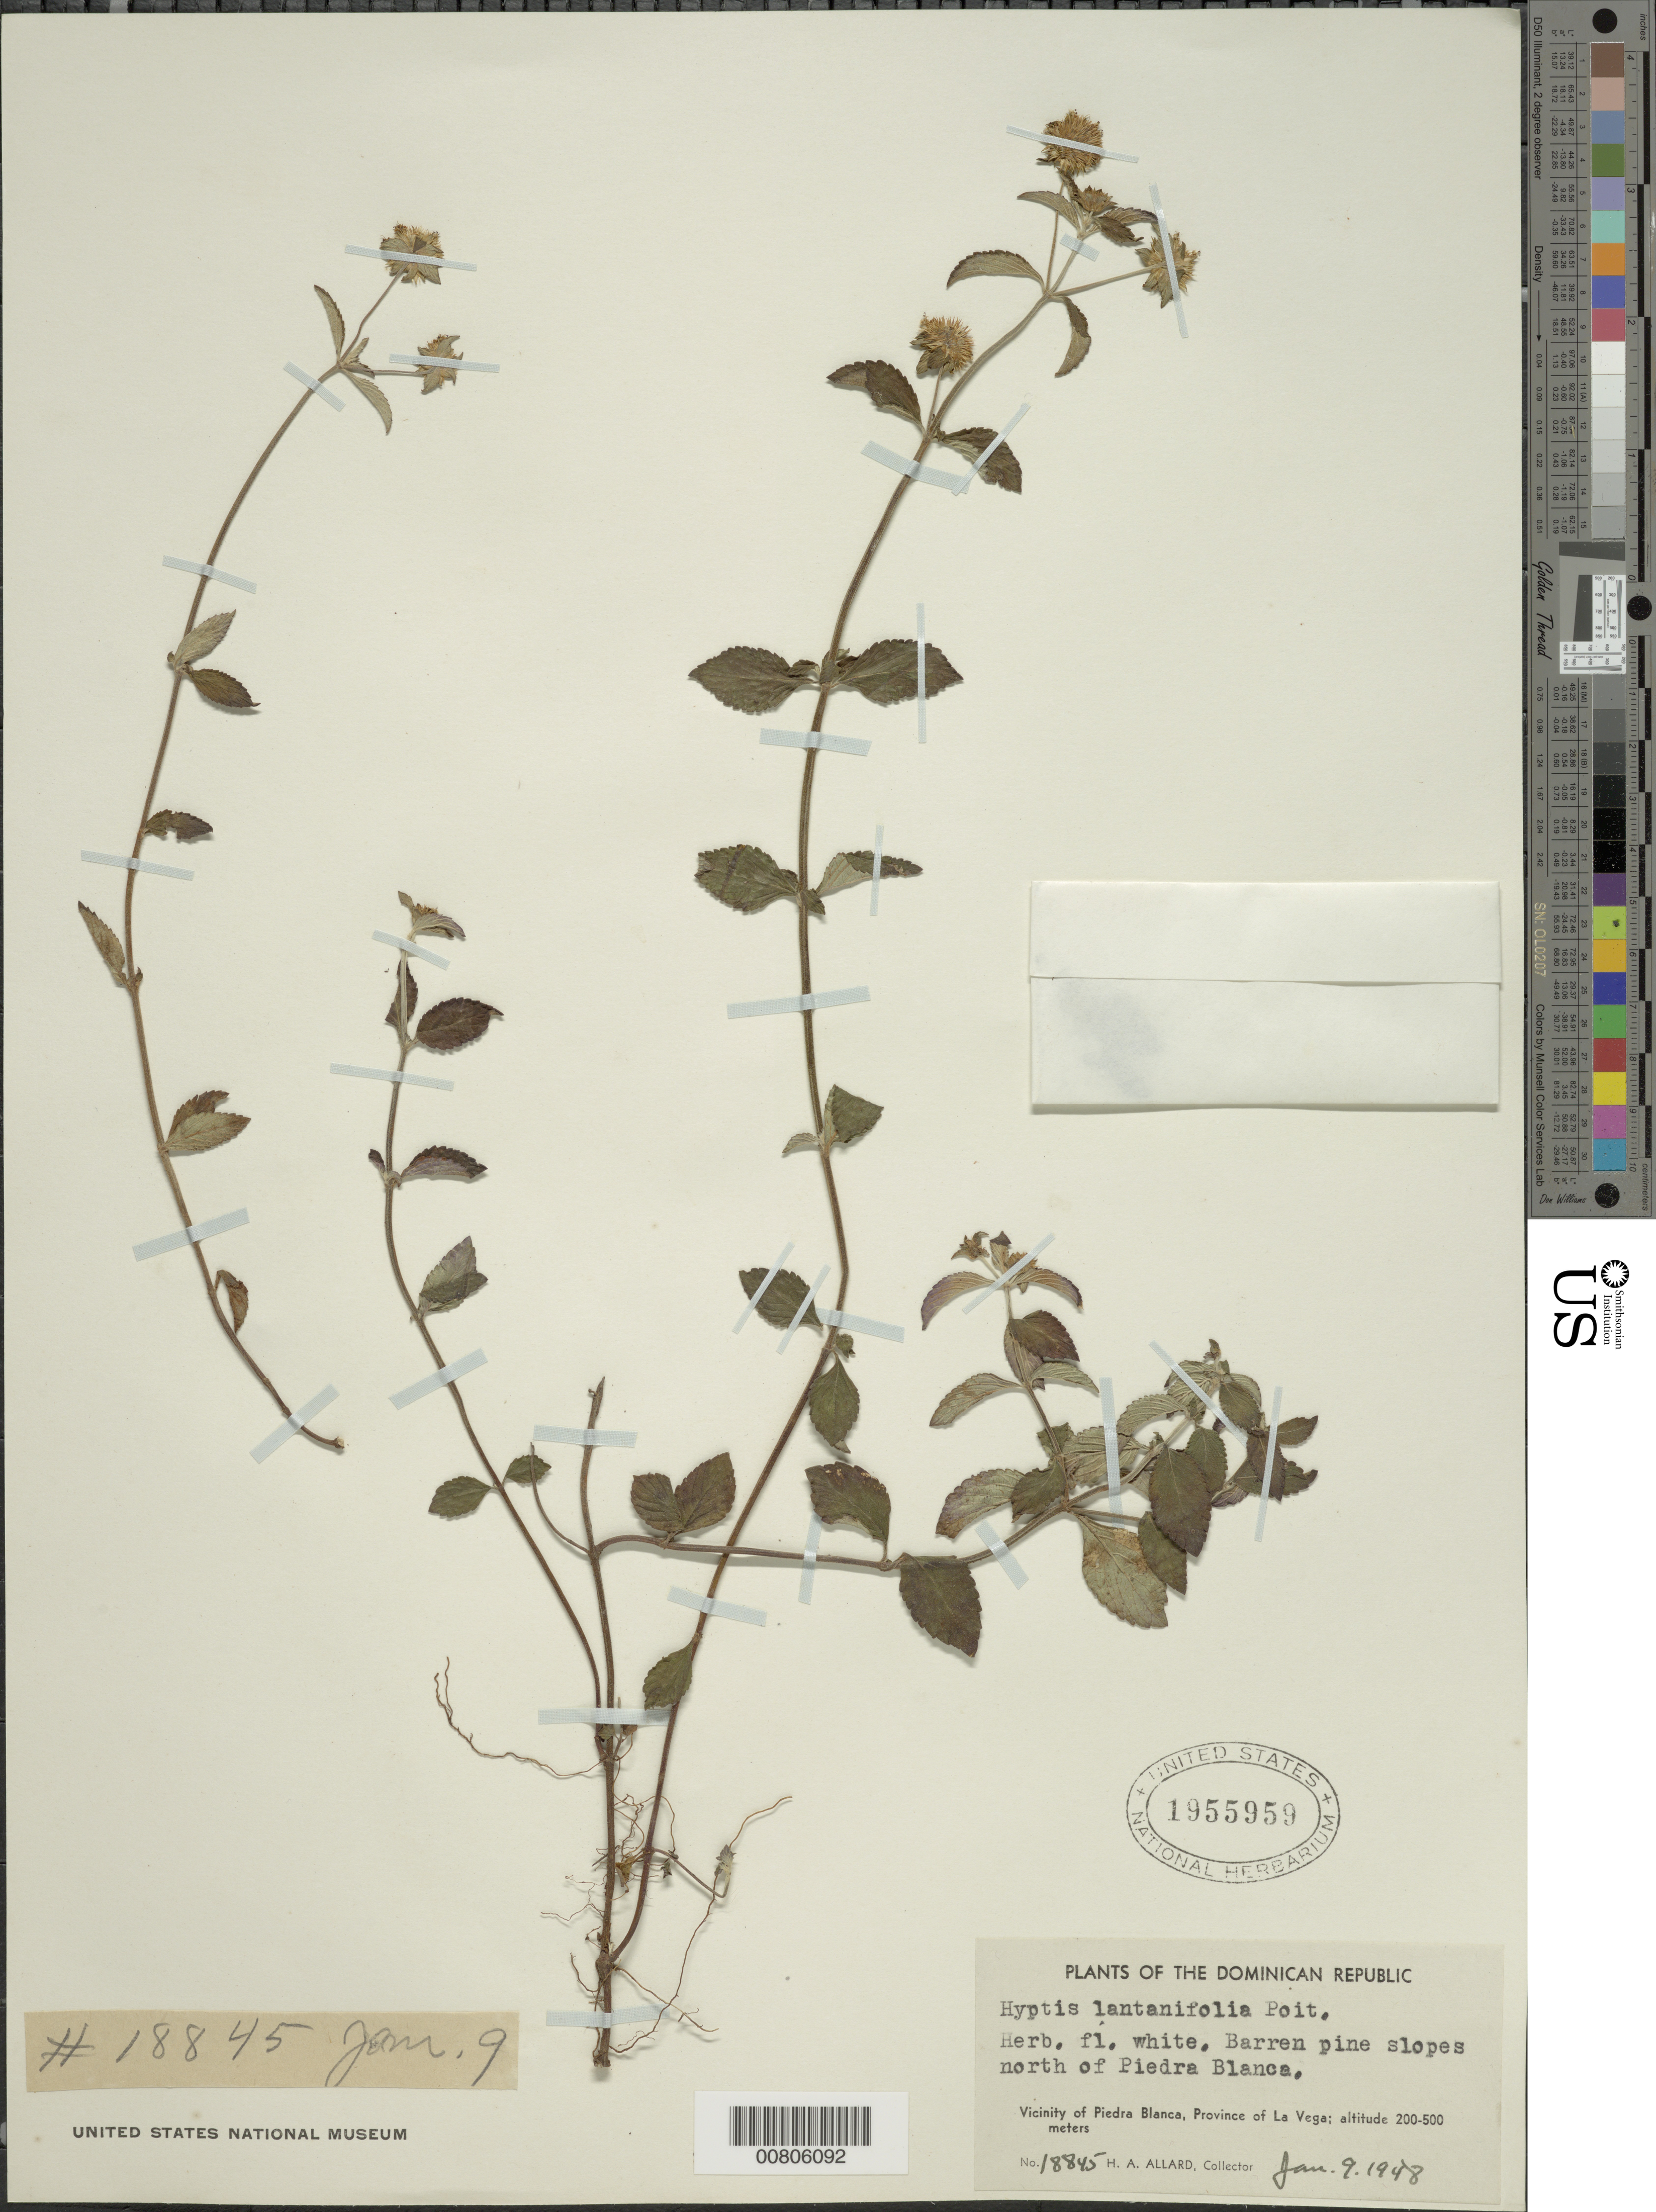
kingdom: Plantae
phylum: Tracheophyta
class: Magnoliopsida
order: Lamiales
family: Lamiaceae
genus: Hyptis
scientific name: Hyptis lantanifolia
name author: Poit.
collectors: H. A. Allard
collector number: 18845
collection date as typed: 09 Jan 1948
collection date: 1948-01-09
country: Dominican Republic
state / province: La Vega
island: Hispaniola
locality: Vicinity of Piedra Blanca, N of city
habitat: Barren pine slopes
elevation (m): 200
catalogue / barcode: US 1955959